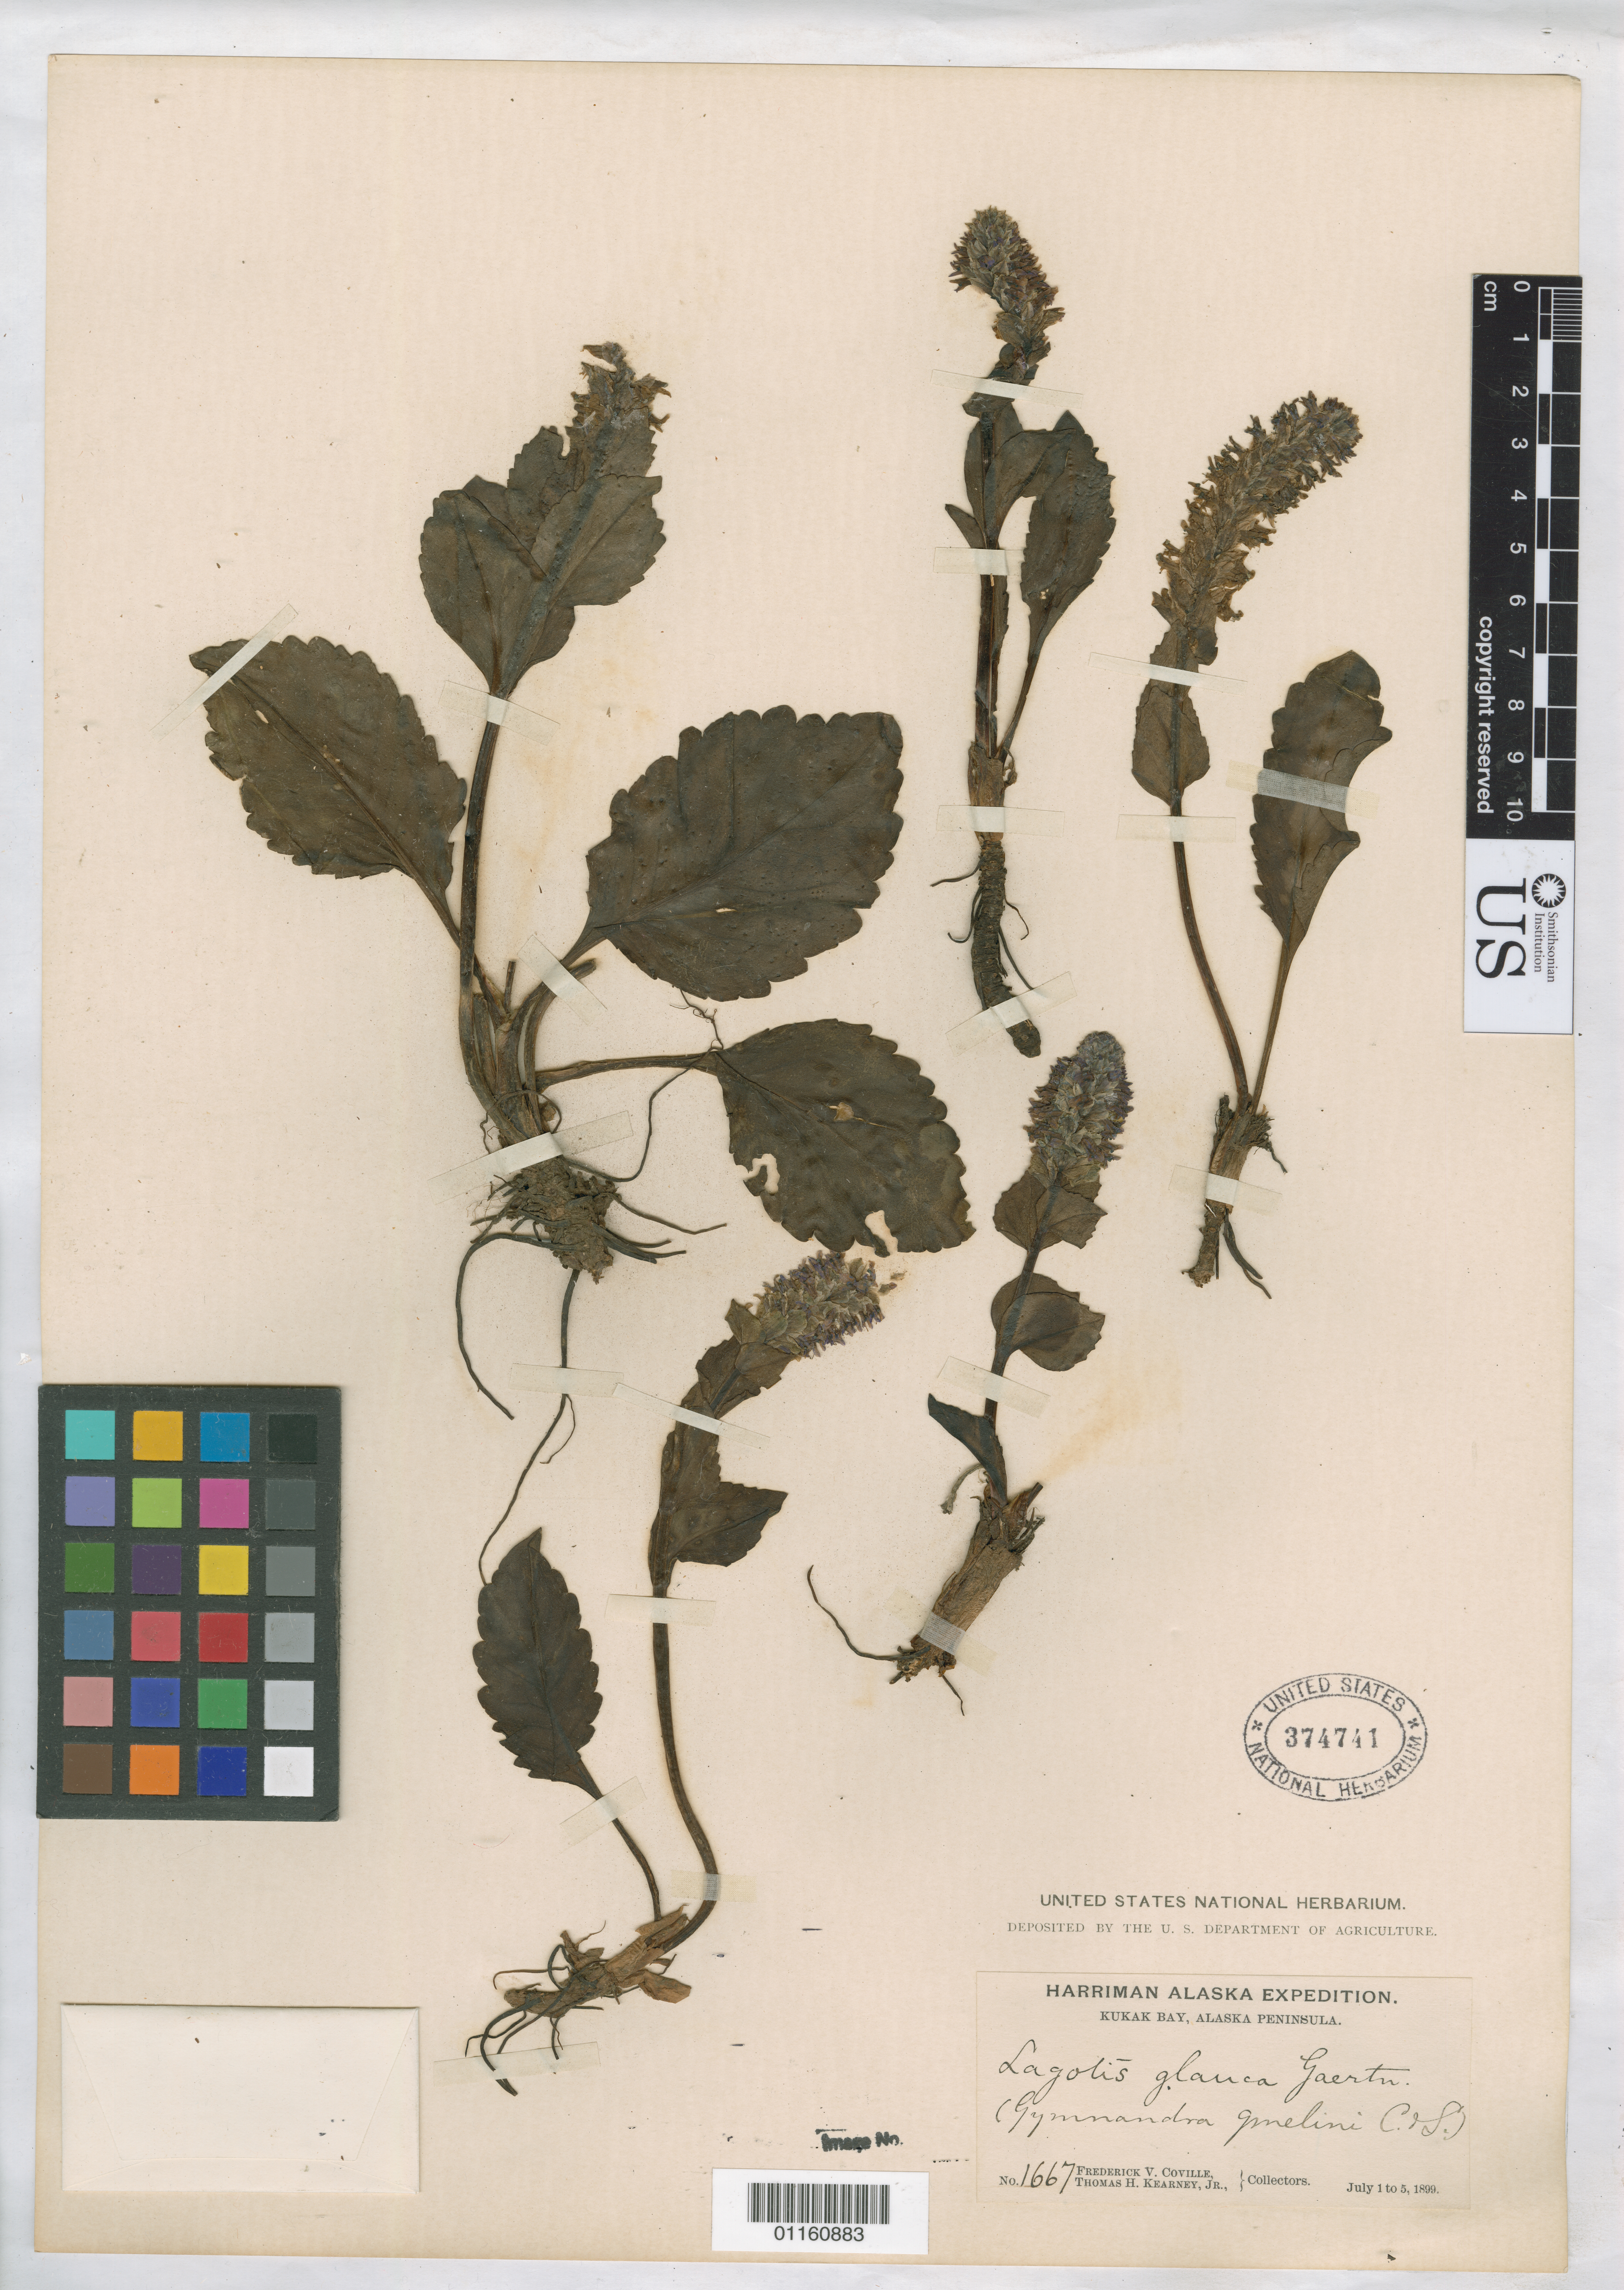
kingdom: Plantae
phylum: Tracheophyta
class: Magnoliopsida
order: Lamiales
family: Plantaginaceae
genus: Lagotis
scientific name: Lagotis glauca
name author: Gaertn.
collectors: F. V. Coville & T. H. Kearney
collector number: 1667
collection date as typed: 1 Jul 1899 to 5 Jul 1899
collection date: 1899-07-01/1899-07-05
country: United States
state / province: Alaska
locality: Kukak Bay, Alaska Peninsula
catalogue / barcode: US 374741